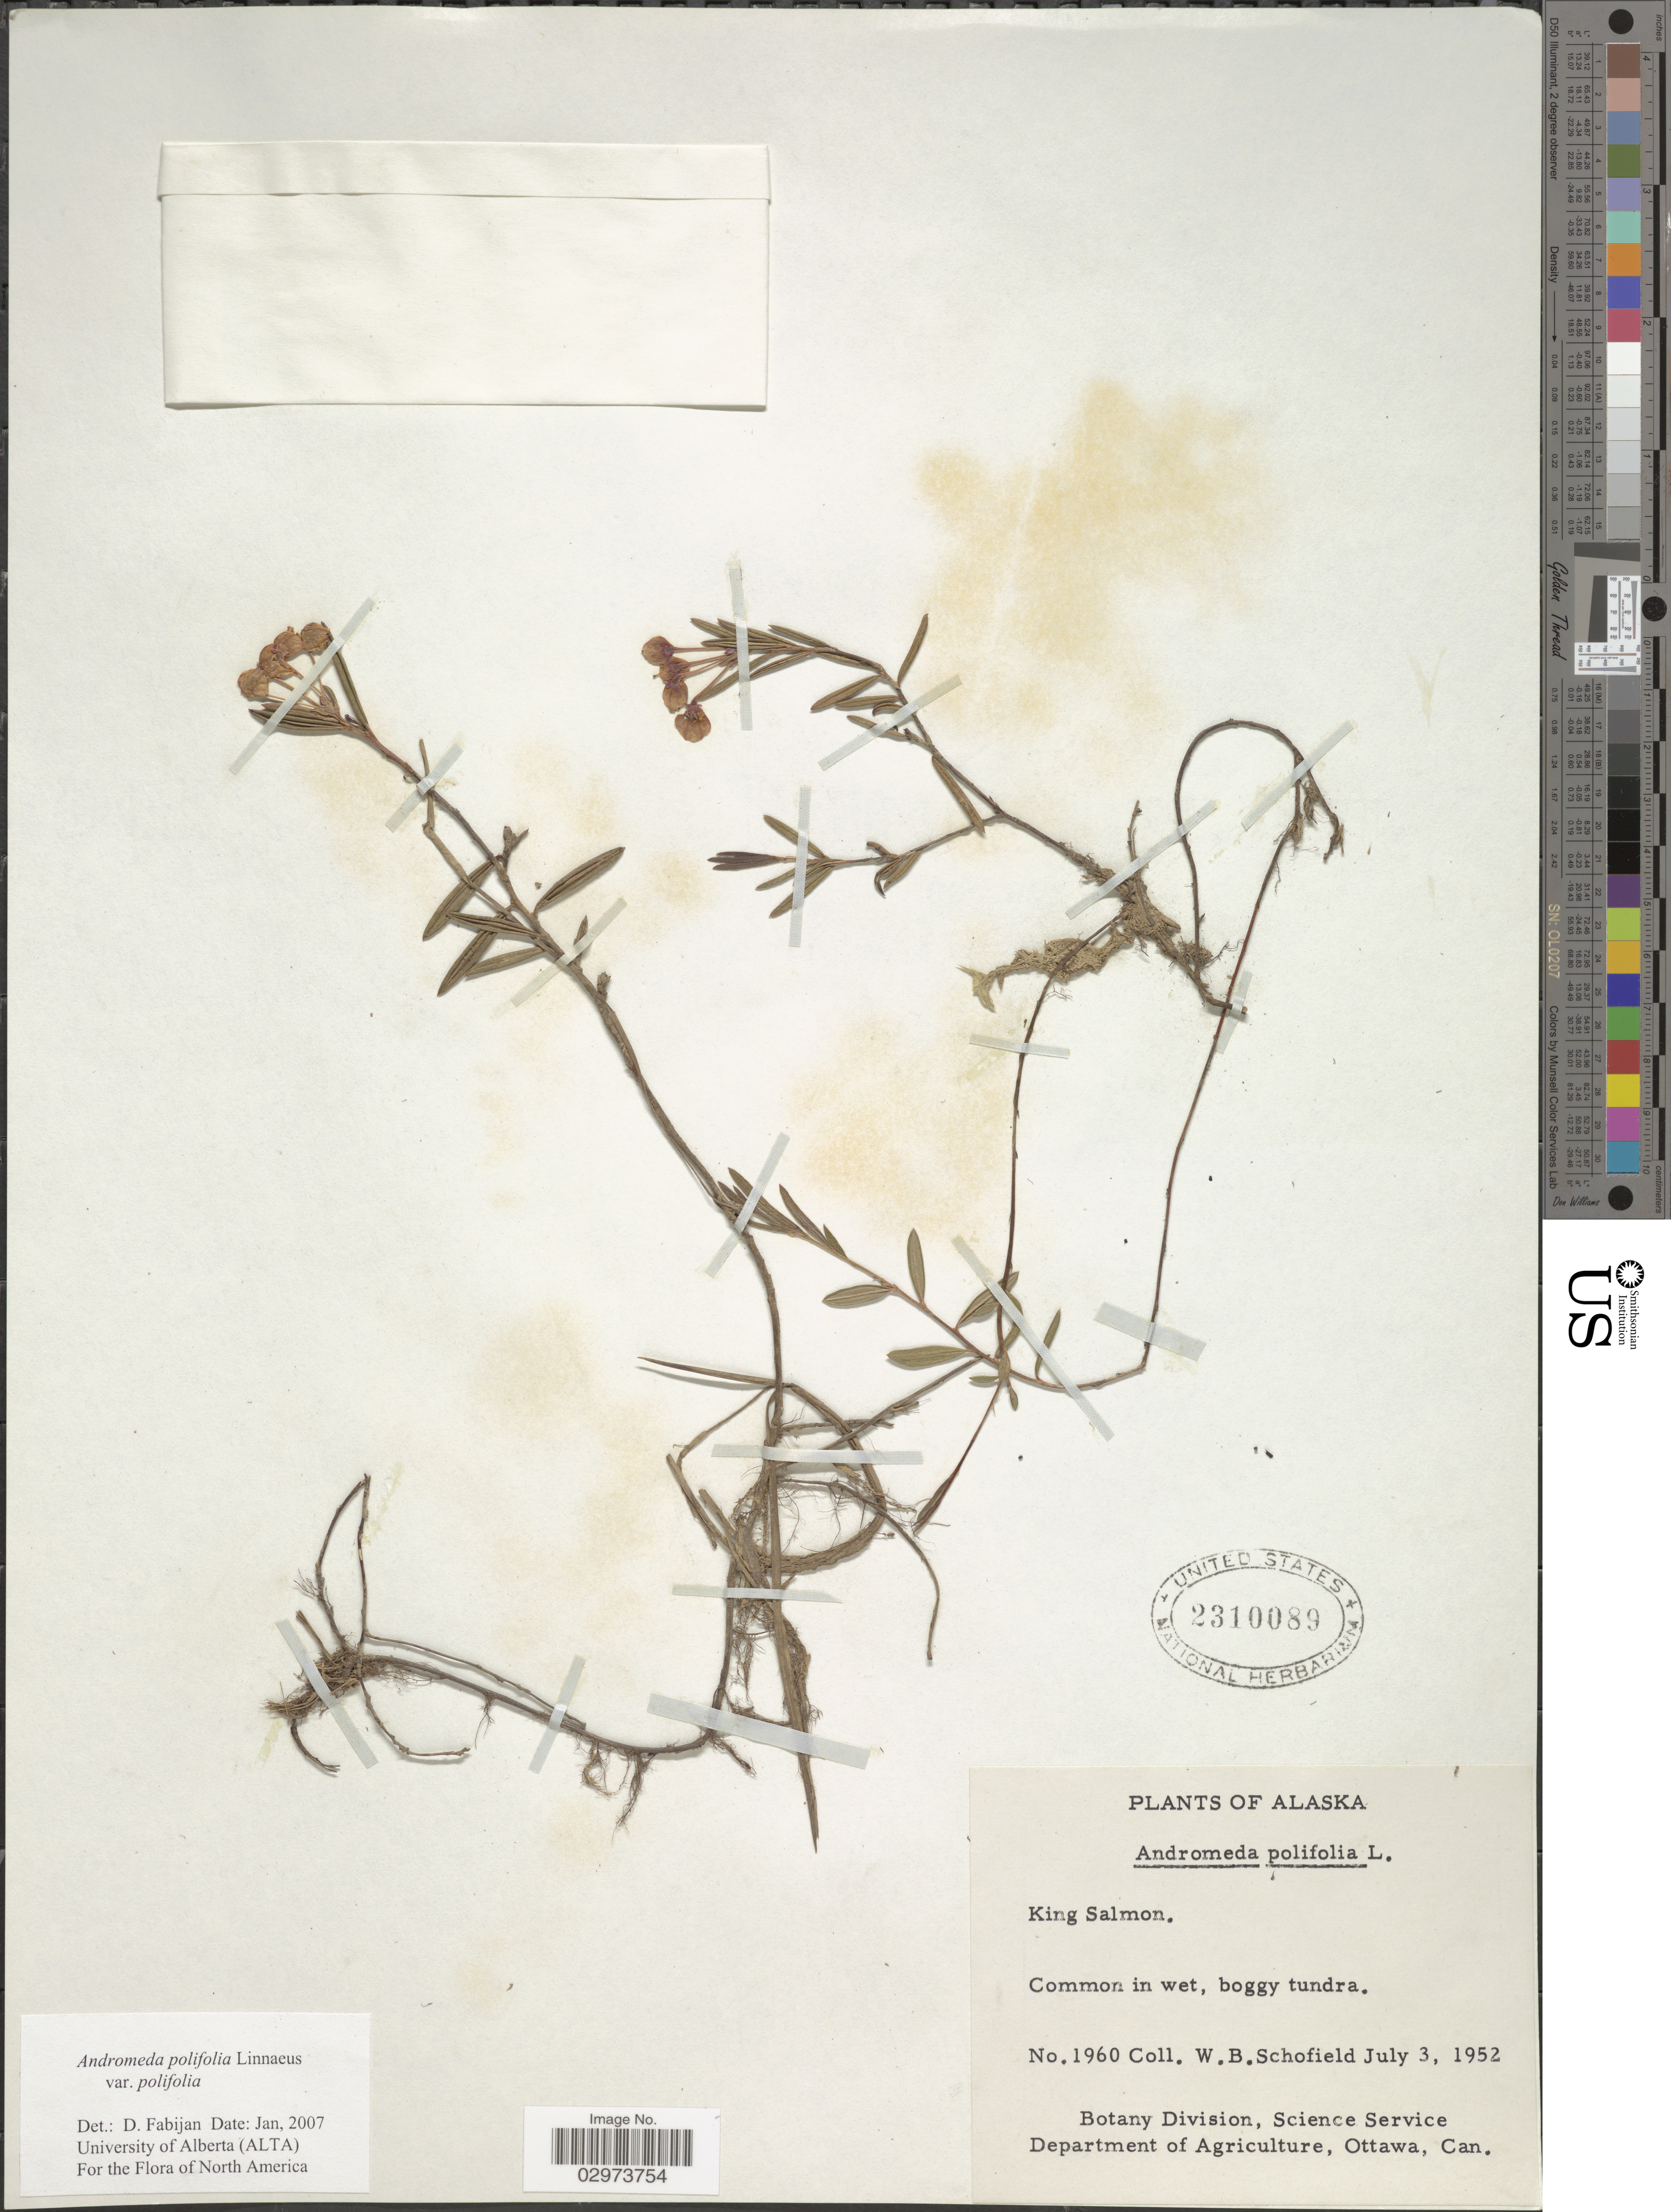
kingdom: Plantae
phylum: Tracheophyta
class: Magnoliopsida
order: Ericales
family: Ericaceae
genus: Andromeda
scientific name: Andromeda polifolia var. polifolia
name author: L.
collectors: W. Schofield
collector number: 1960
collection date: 1952-07-03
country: United States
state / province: Alaska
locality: King Salmon.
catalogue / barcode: US 2310089